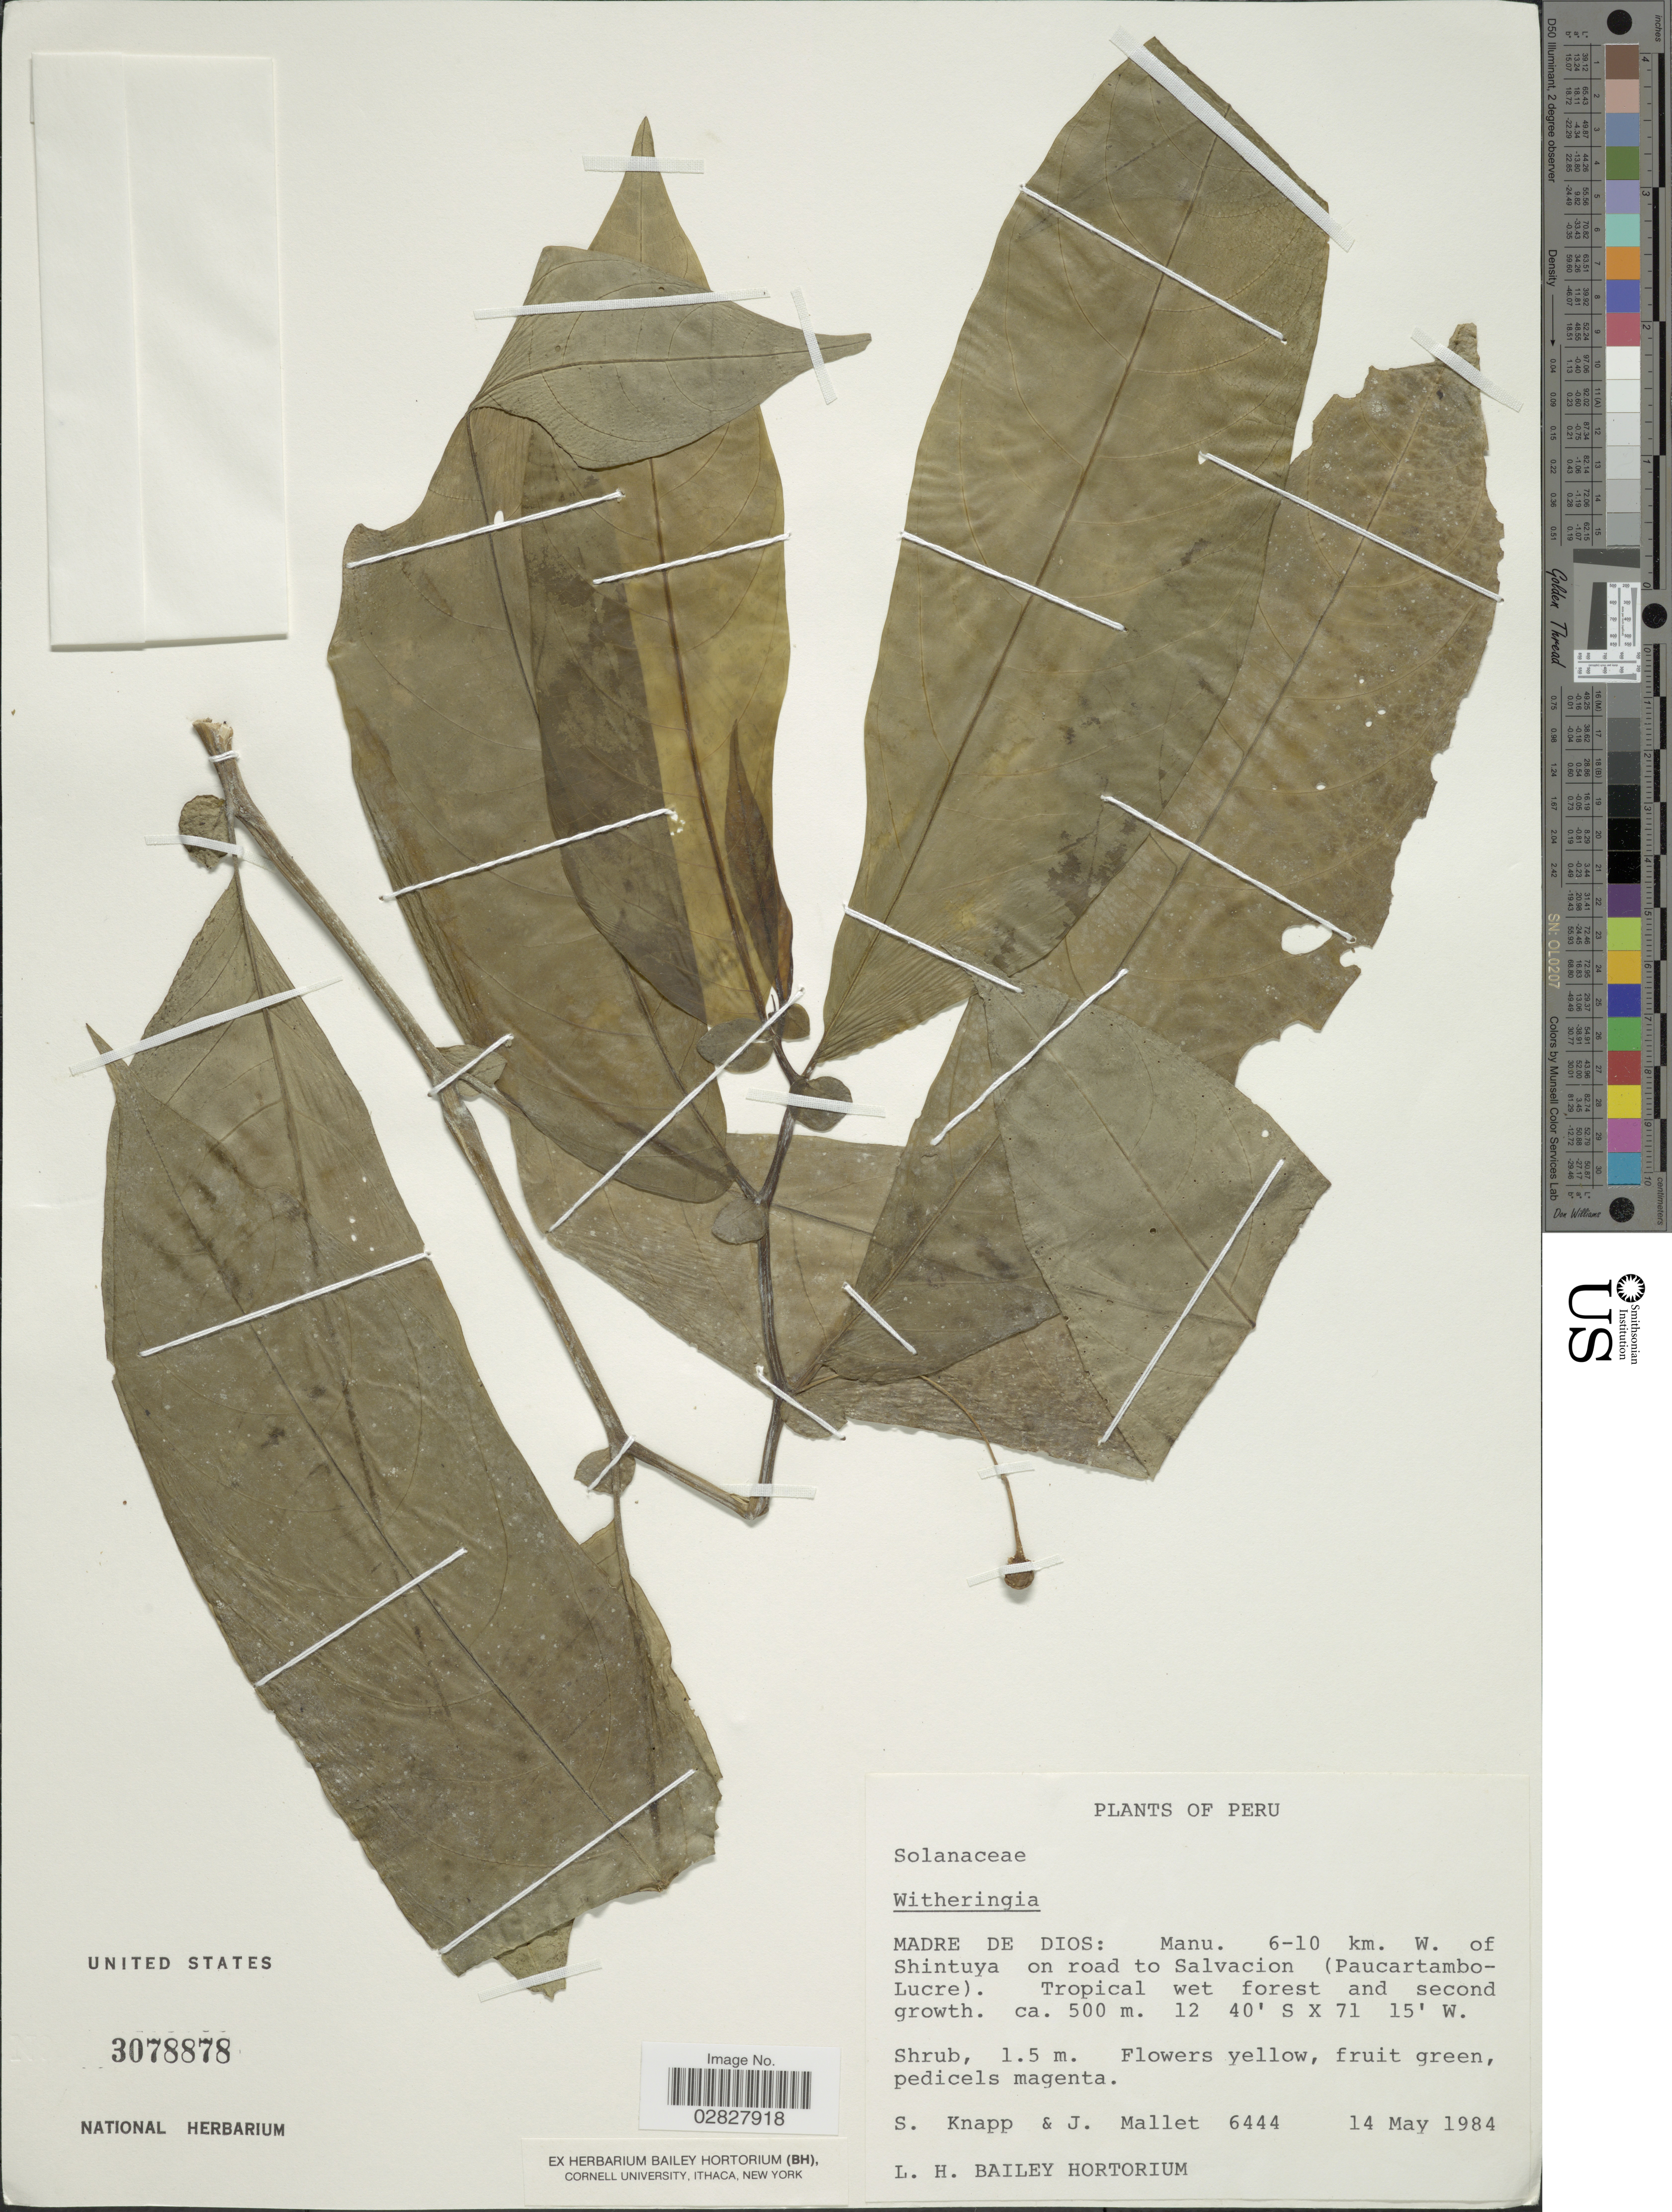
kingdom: Plantae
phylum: Tracheophyta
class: Magnoliopsida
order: Solanales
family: Solanaceae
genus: Witheringia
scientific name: Witheringia sp.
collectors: S. Knapp & J. Mallet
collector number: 6444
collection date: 1984-05-14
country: Peru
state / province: Madre de Dios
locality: Madre de Dios: Manu, 6-10 km. W. of Shintuya on road to Salvacion (Paucartambo-Lucre).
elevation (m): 500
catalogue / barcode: US 3078878